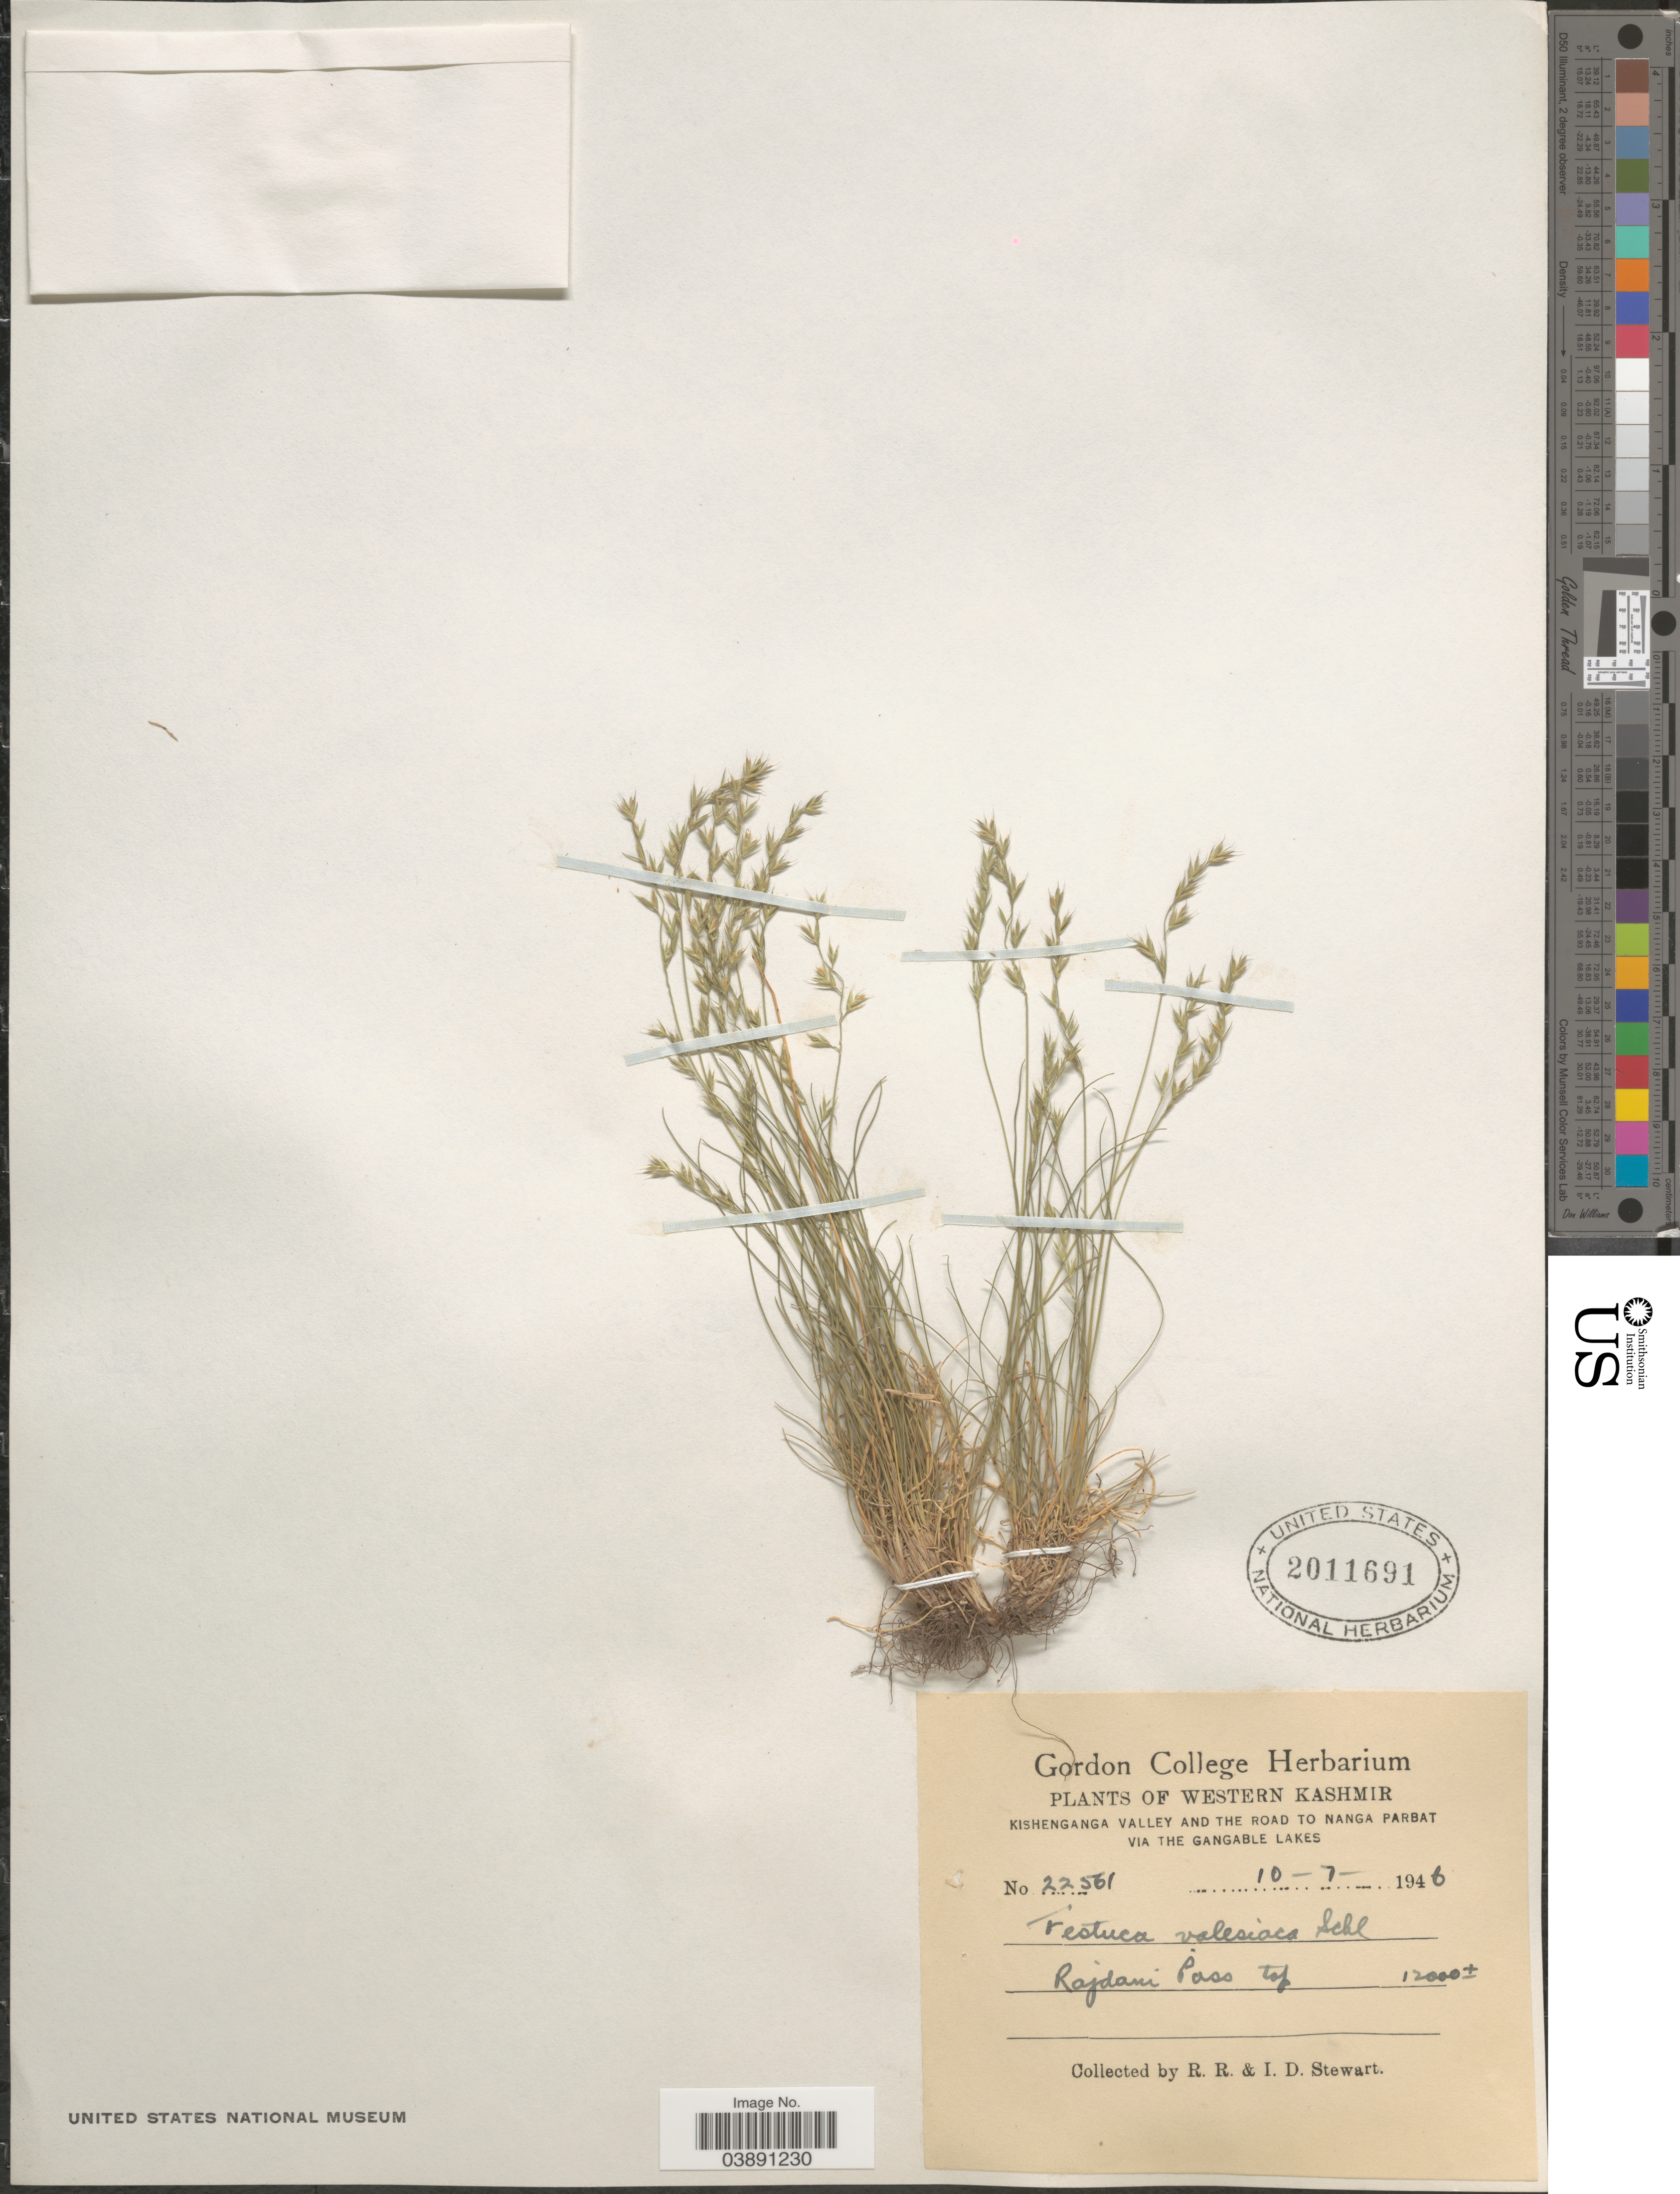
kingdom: Plantae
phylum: Tracheophyta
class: Liliopsida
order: Poales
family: Poaceae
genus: Festuca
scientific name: Festuca valesiaca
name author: Schleich. ex Gaudin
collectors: R. Stewart & I. Stewart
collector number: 22561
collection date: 1946-07-10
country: India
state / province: Jammu and Kashmir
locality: Western Kashmir. Kishenganga valley and the road to Nanga Parbat via the Gangable Lakes. Radjani Pass top.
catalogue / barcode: US 2011691